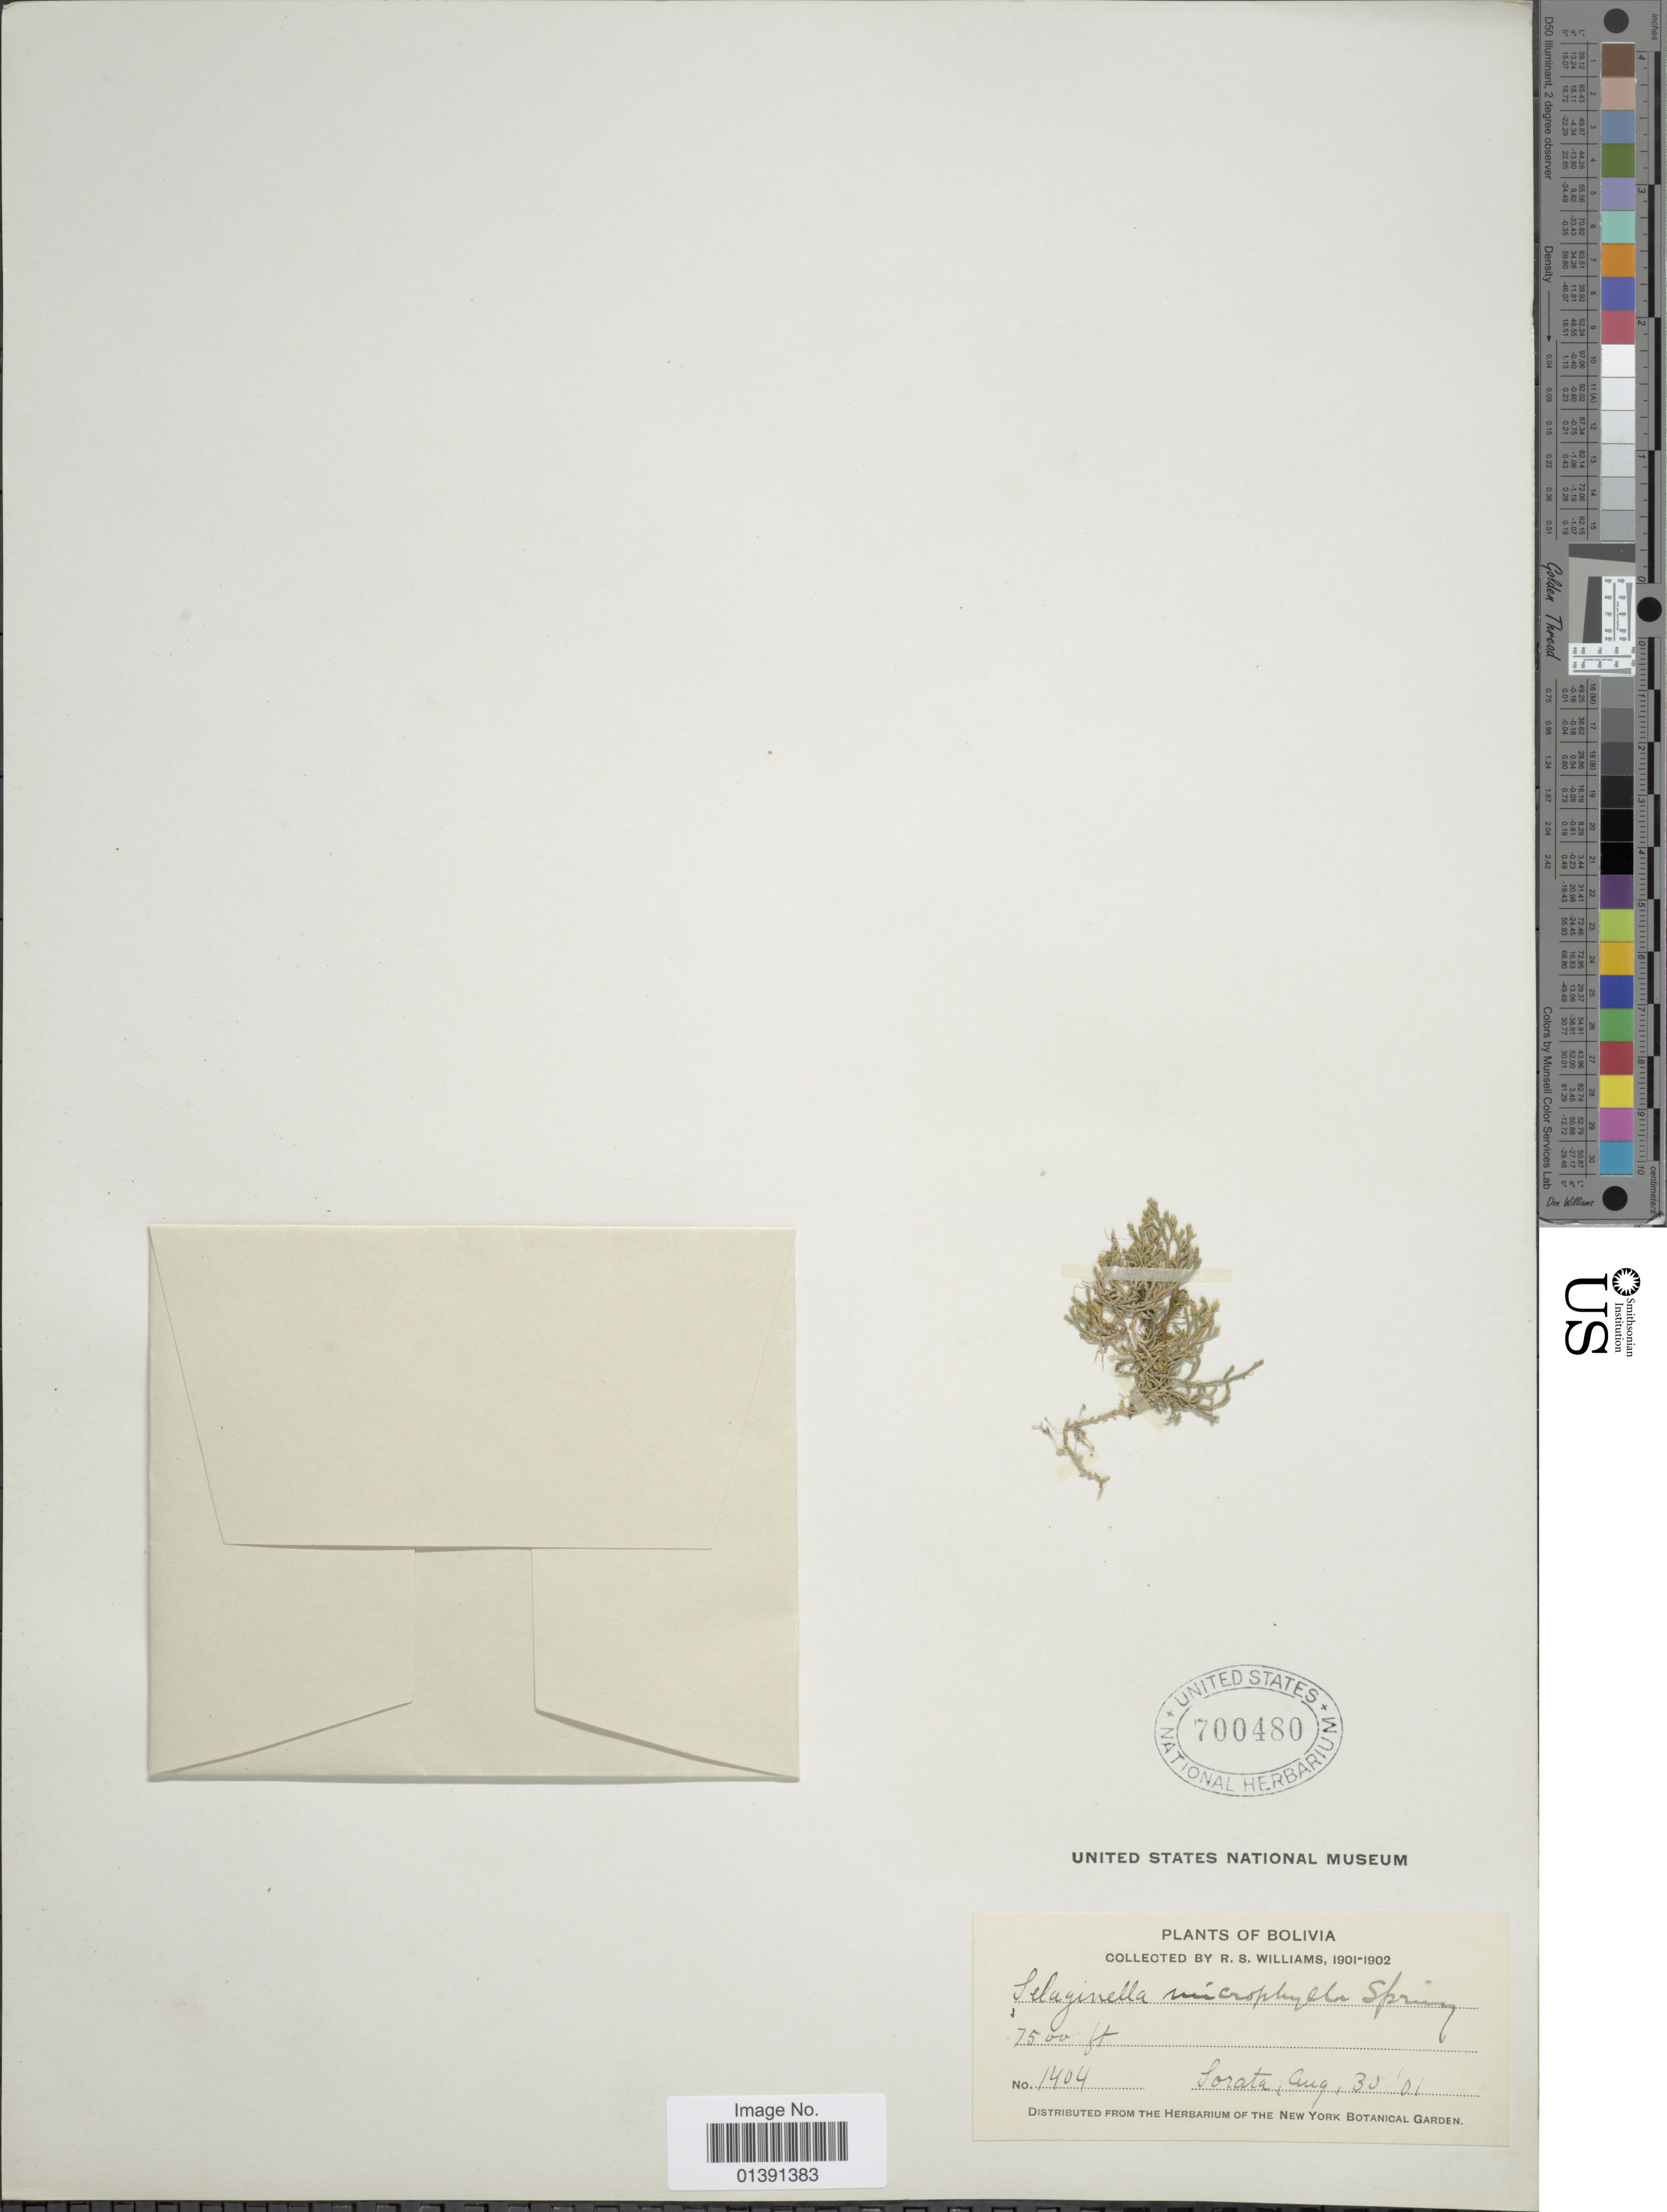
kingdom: Plantae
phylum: Tracheophyta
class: Lycopodiopsida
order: Selaginellales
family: Selaginellaceae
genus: Selaginella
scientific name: Selaginella microphylla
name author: (Kunth) Spring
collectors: R. S. Williams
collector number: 1404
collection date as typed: Aug. 30, '01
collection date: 1901-08-30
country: Bolivia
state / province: La Páz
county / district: Larecaja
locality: Sorata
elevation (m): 2286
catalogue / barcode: US 700480